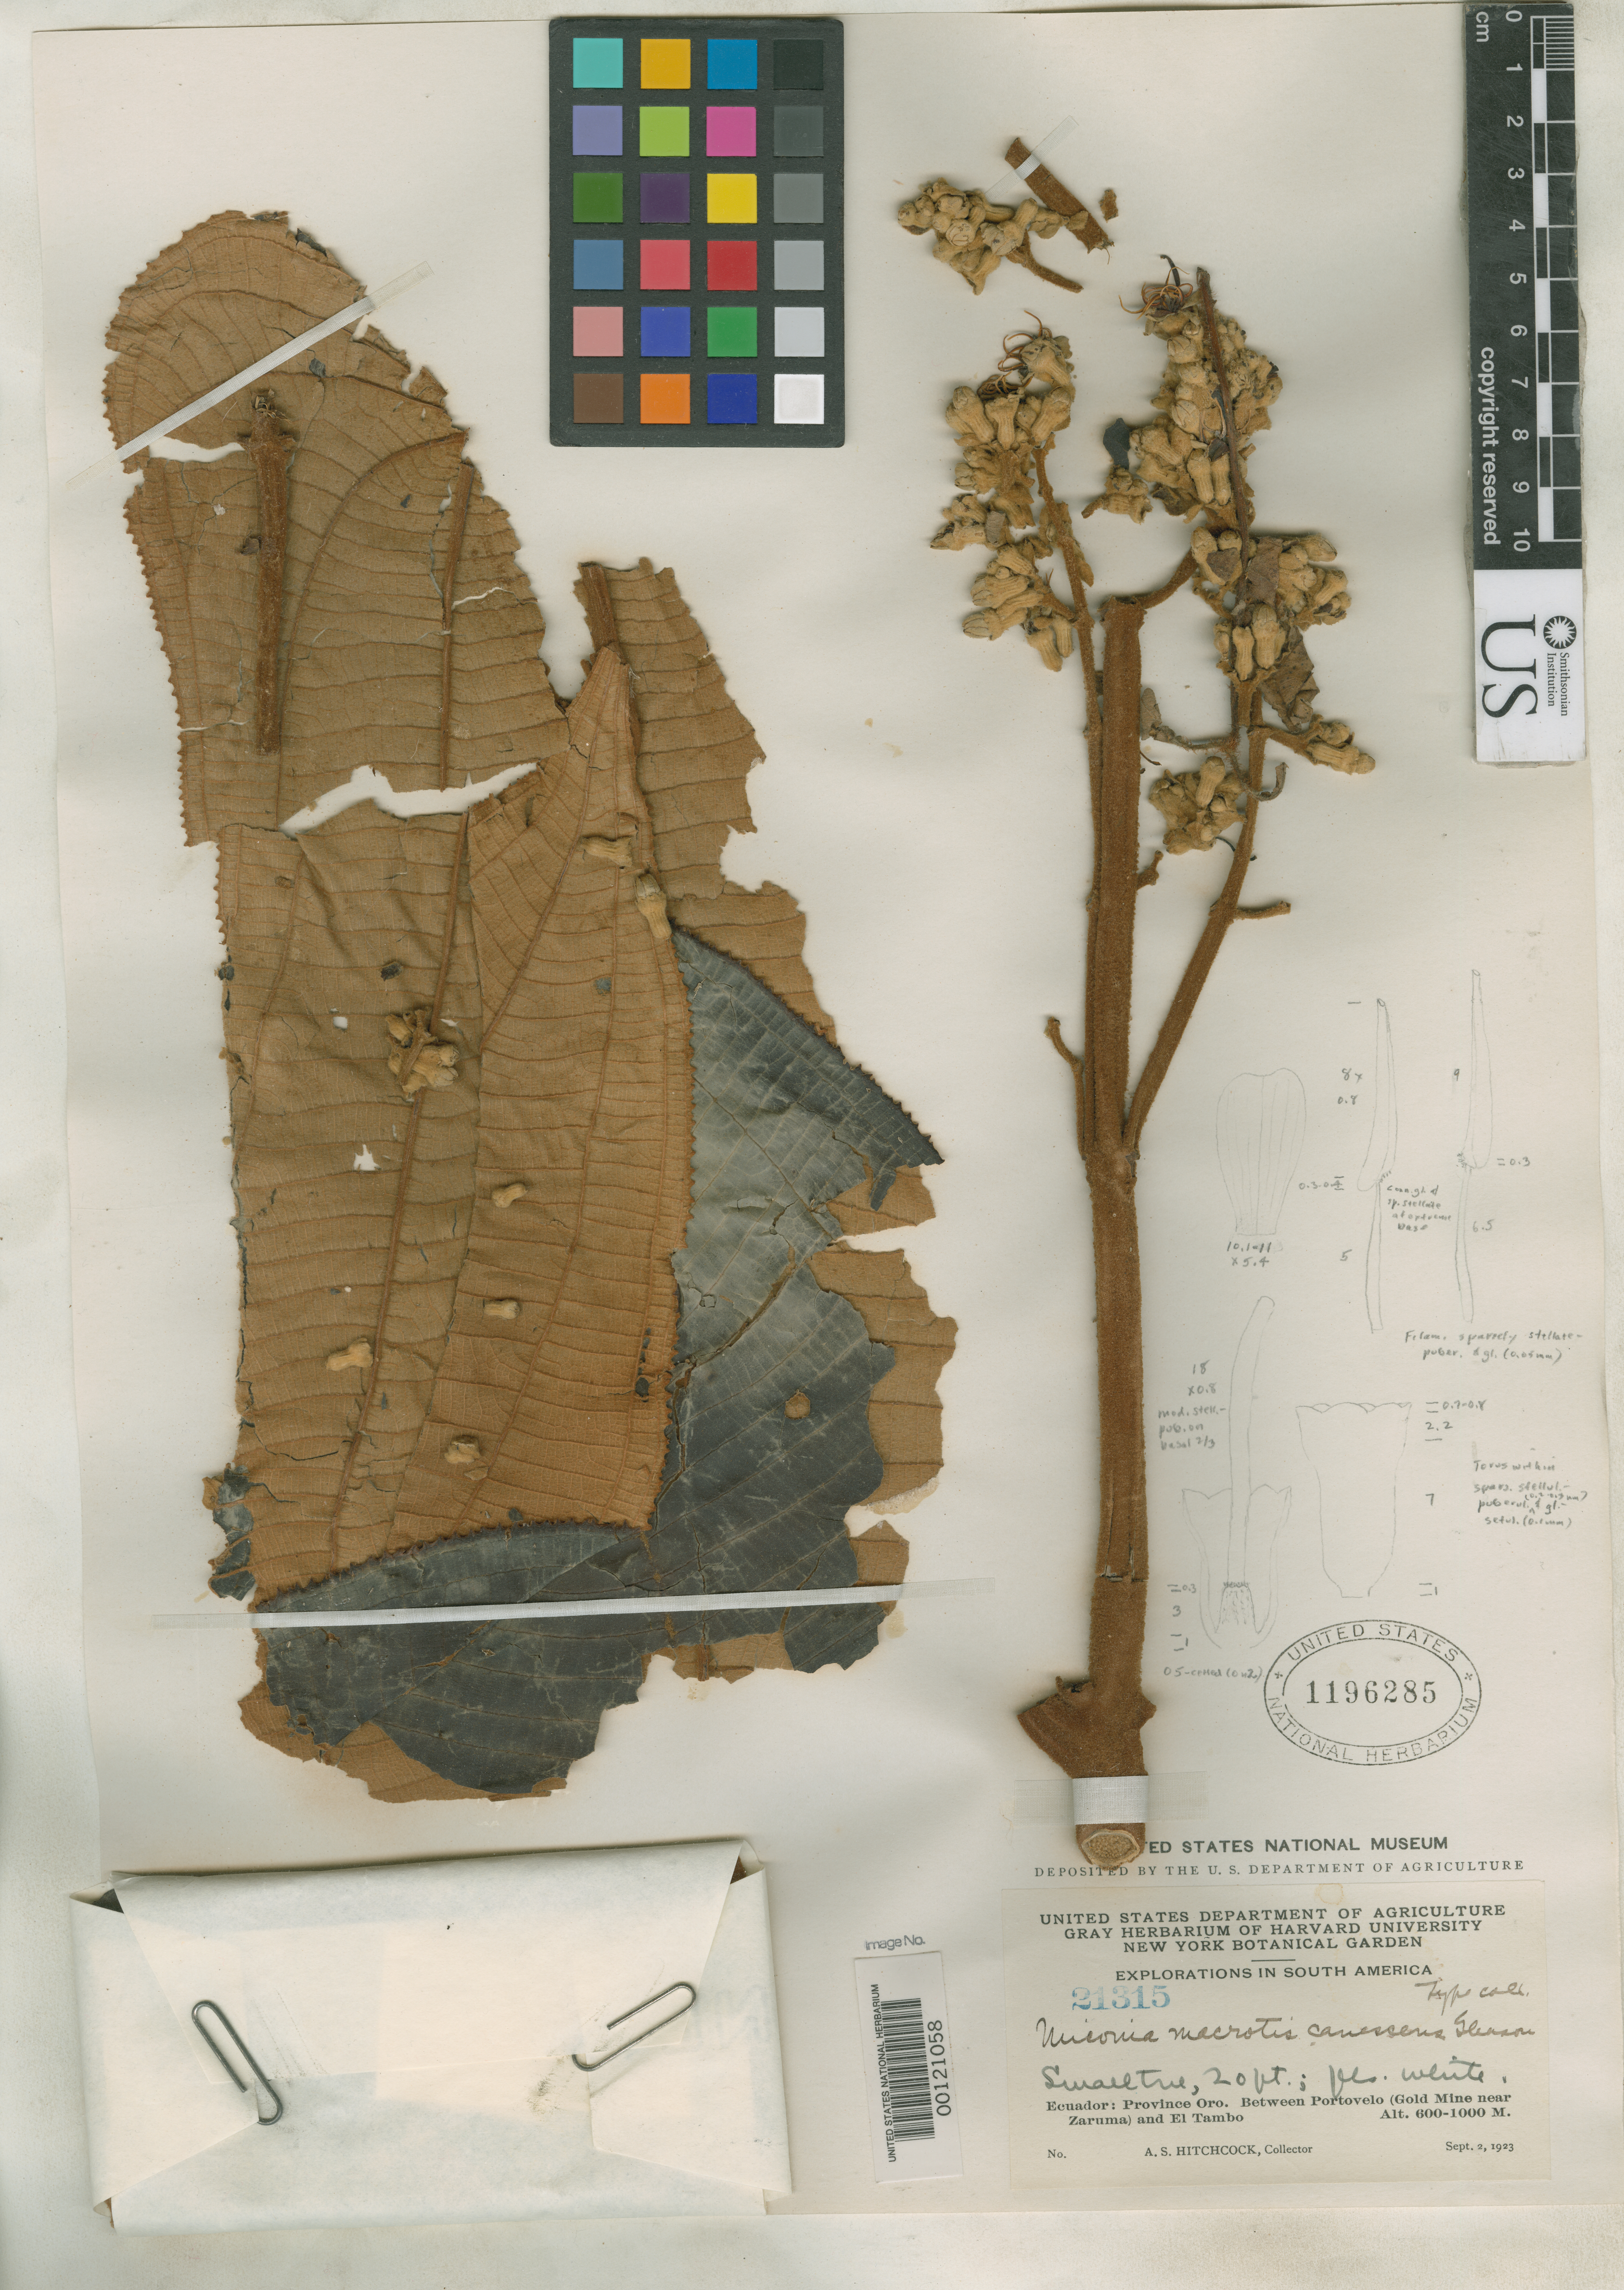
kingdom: Plantae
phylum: Tracheophyta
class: Magnoliopsida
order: Myrtales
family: Melastomataceae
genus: Miconia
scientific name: Miconia macrotis var. canescens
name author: Gleason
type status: Isotype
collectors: A. S. Hitchcock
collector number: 21315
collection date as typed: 02 Sep 1923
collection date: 1923-09-02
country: Ecuador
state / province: El Oro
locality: Between Portovelo and El Tambo.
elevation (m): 600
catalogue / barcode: US 1196285